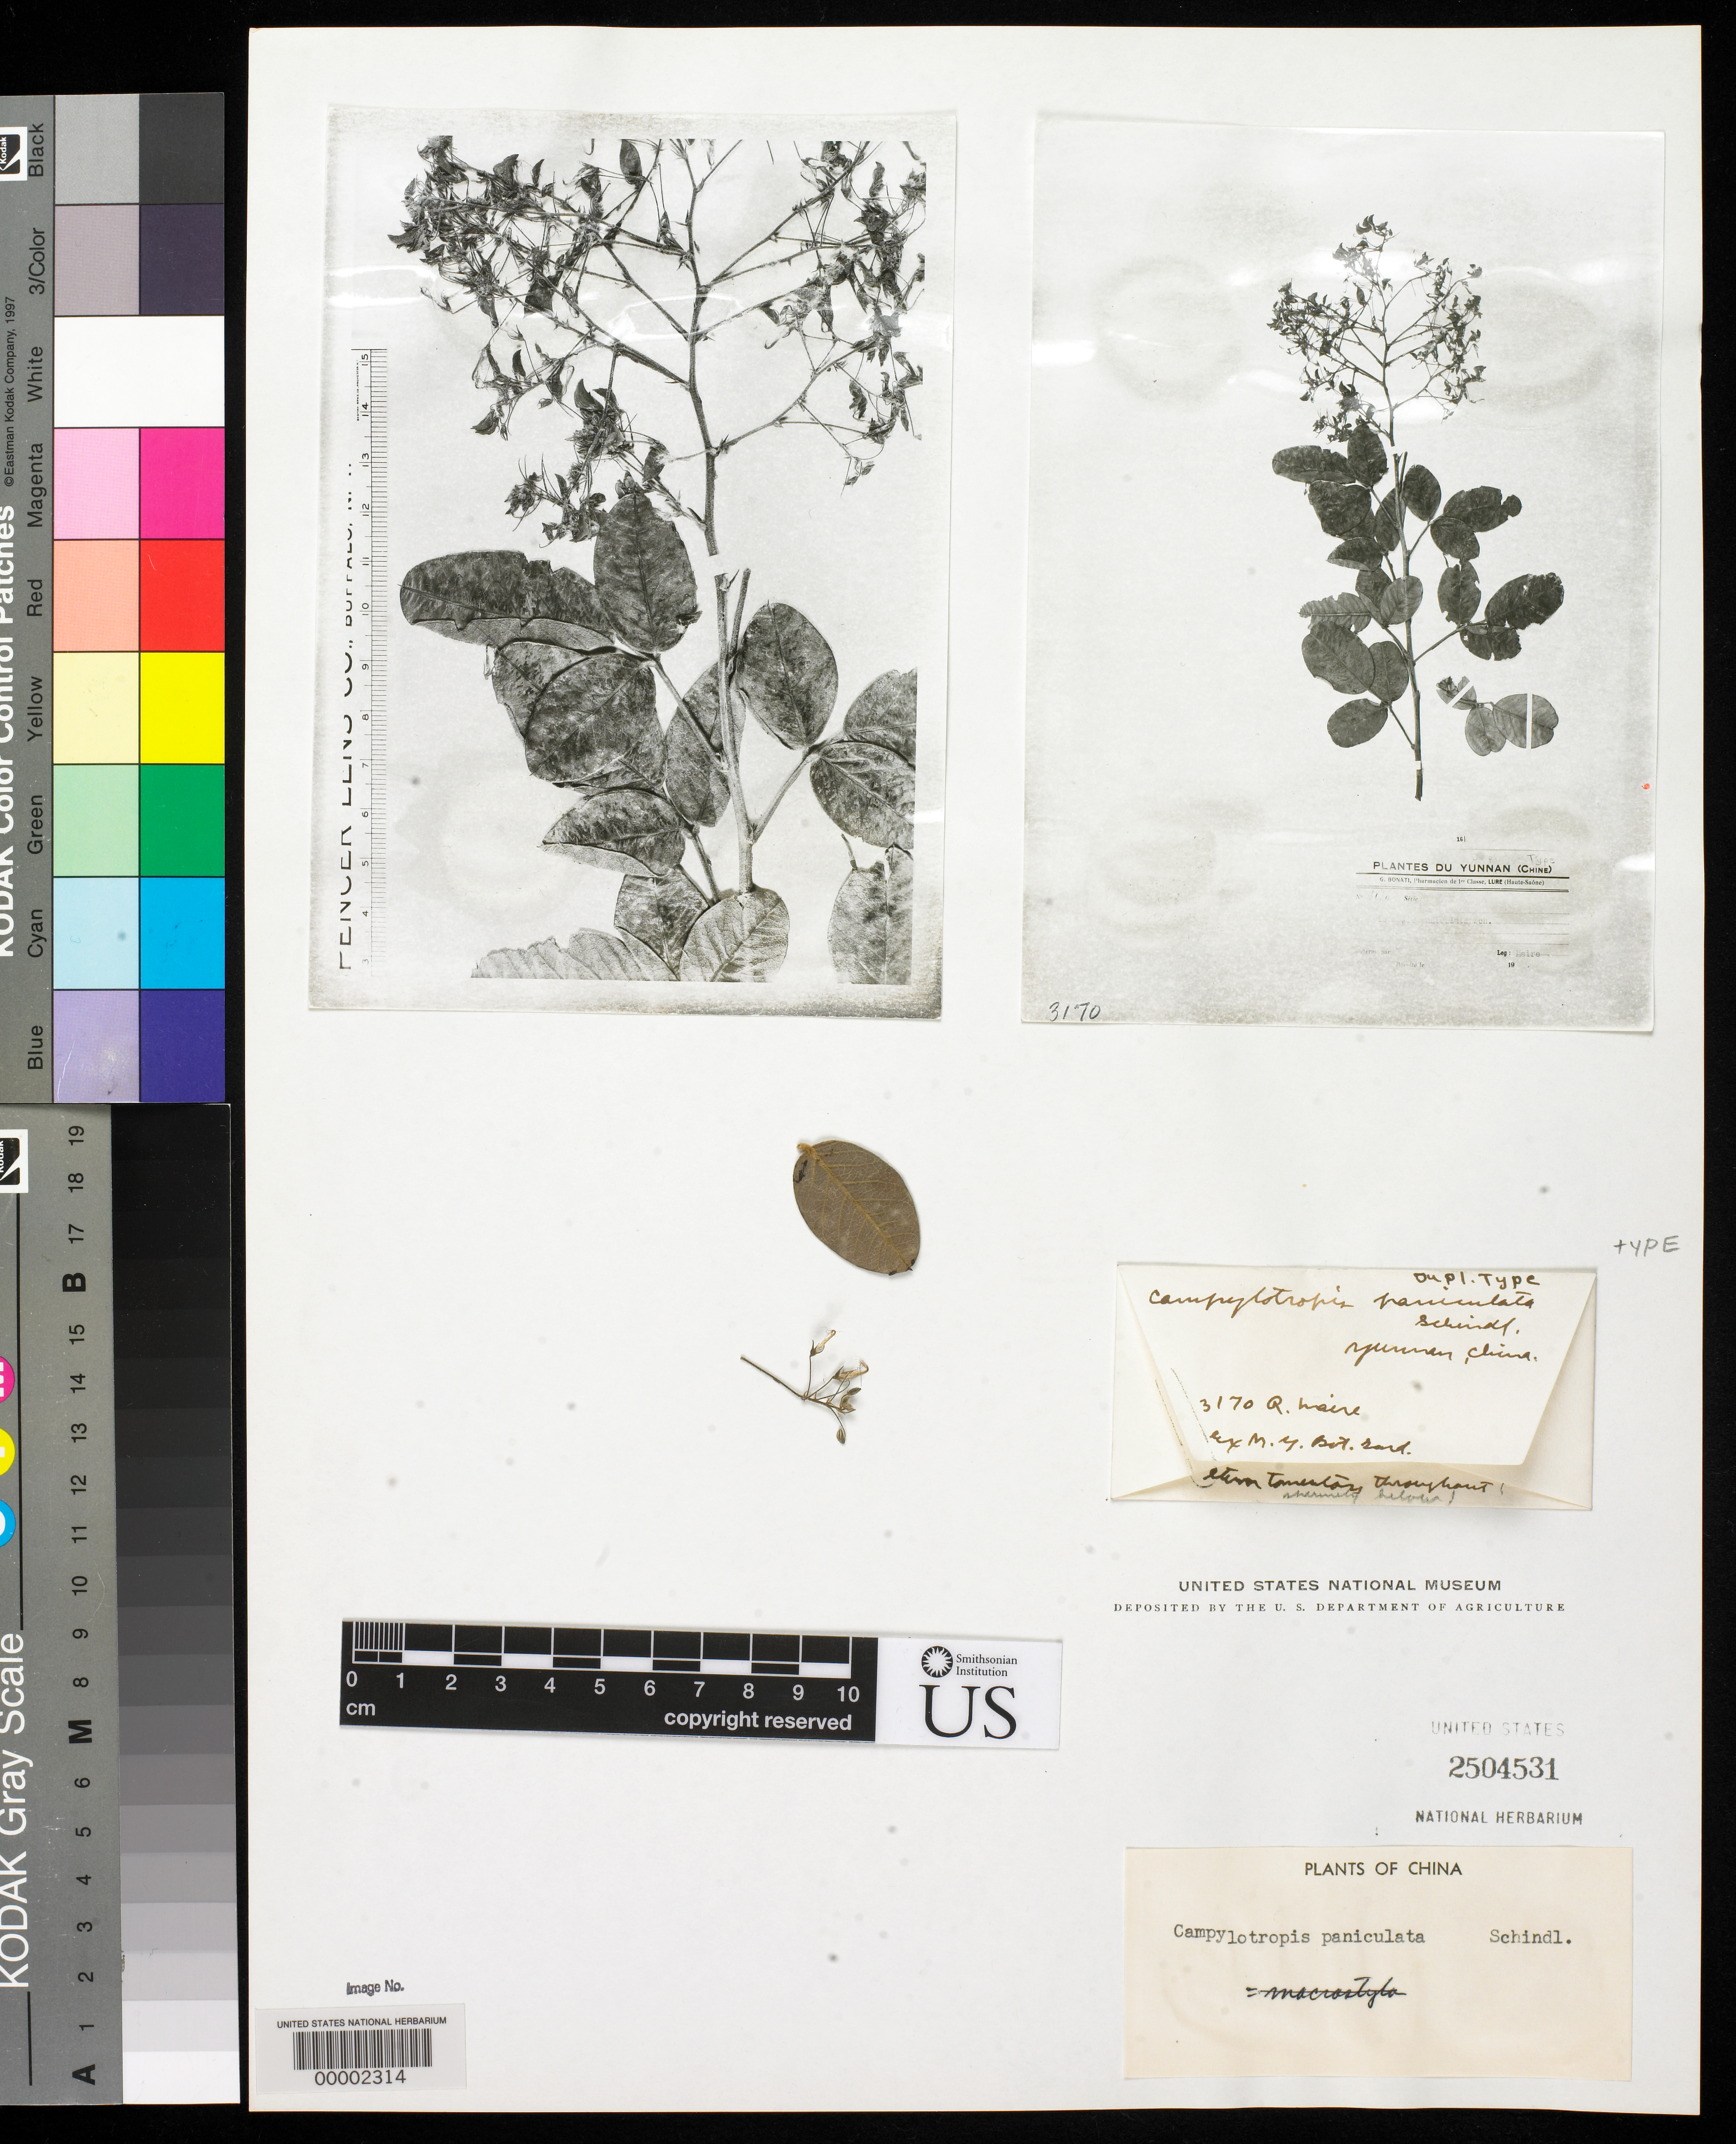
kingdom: Plantae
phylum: Tracheophyta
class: Magnoliopsida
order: Fabales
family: Fabaceae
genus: Campylotropis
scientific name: Campylotropis paniculata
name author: Schindl.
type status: Type Material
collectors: E. E. Maire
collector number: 3170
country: China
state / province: Yunnan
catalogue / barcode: US 2504531